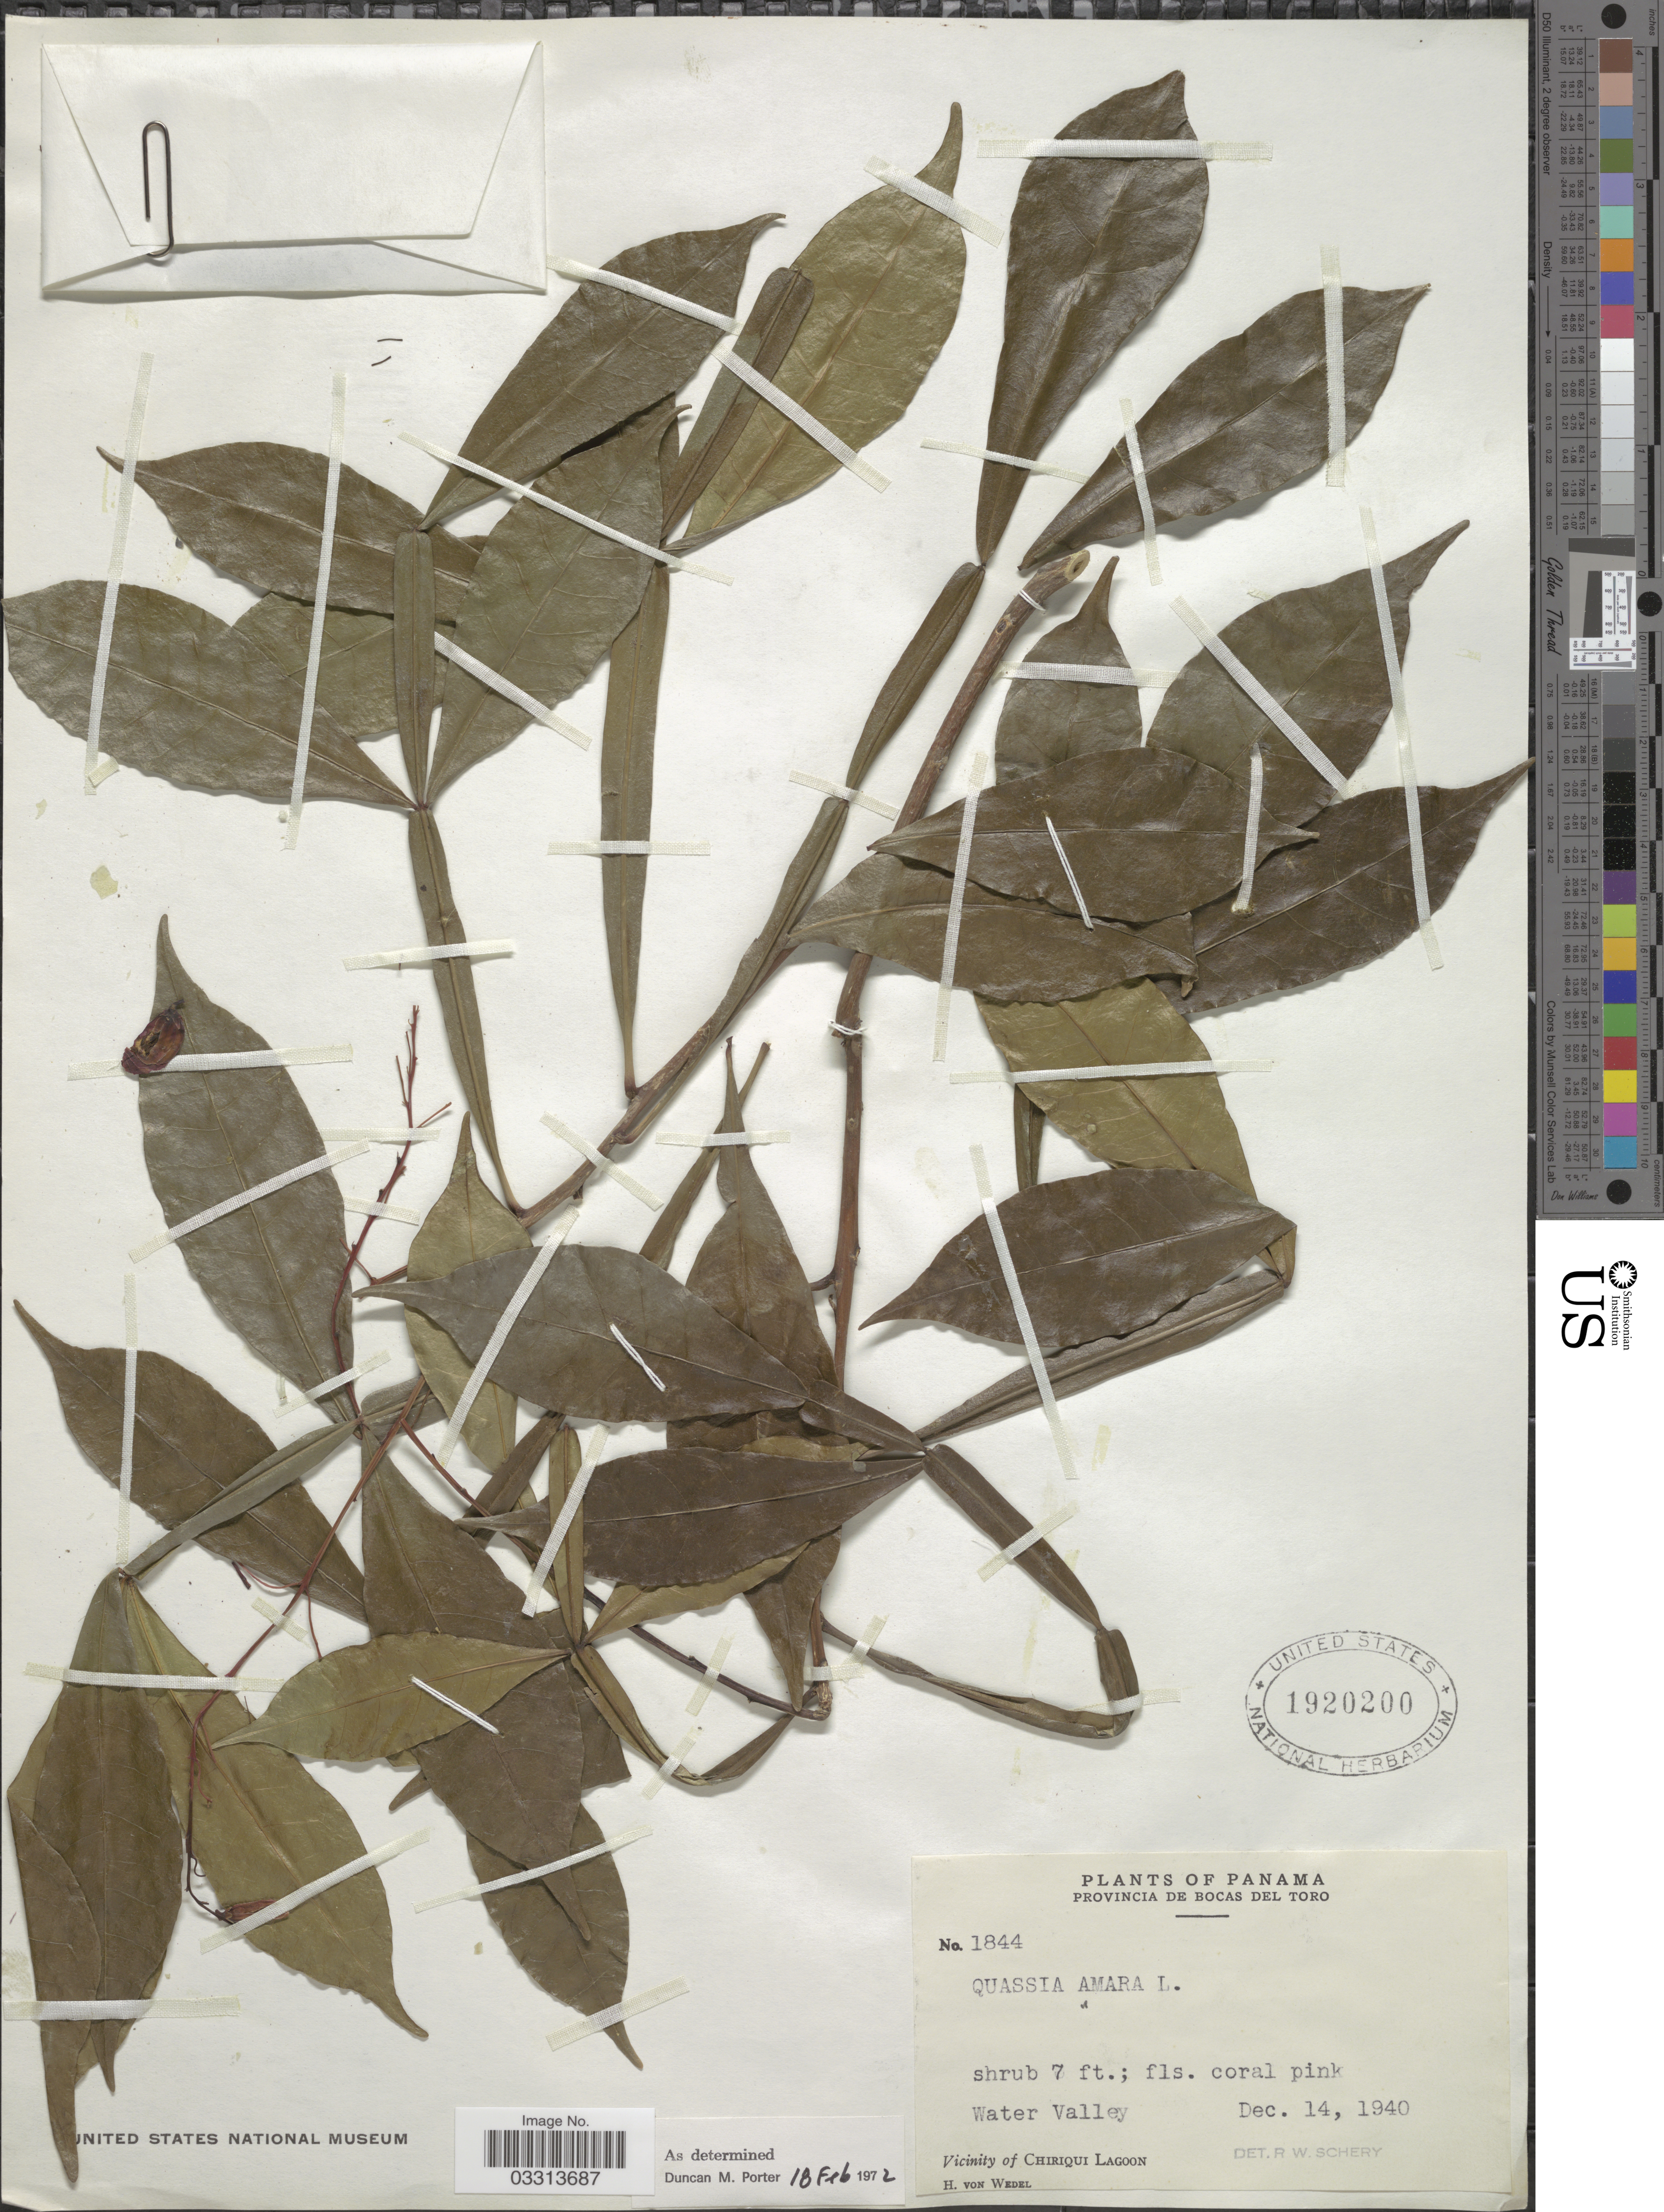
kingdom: Plantae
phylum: Tracheophyta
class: Magnoliopsida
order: Sapindales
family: Simaroubaceae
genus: Quassia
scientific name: Quassia amara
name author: L.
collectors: H. von Wedel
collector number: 1844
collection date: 1940-12-14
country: Panama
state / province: Bocas del Toro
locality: Water Valley, Vicinity of Chiriqui Lagoon.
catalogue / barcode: US 1920200